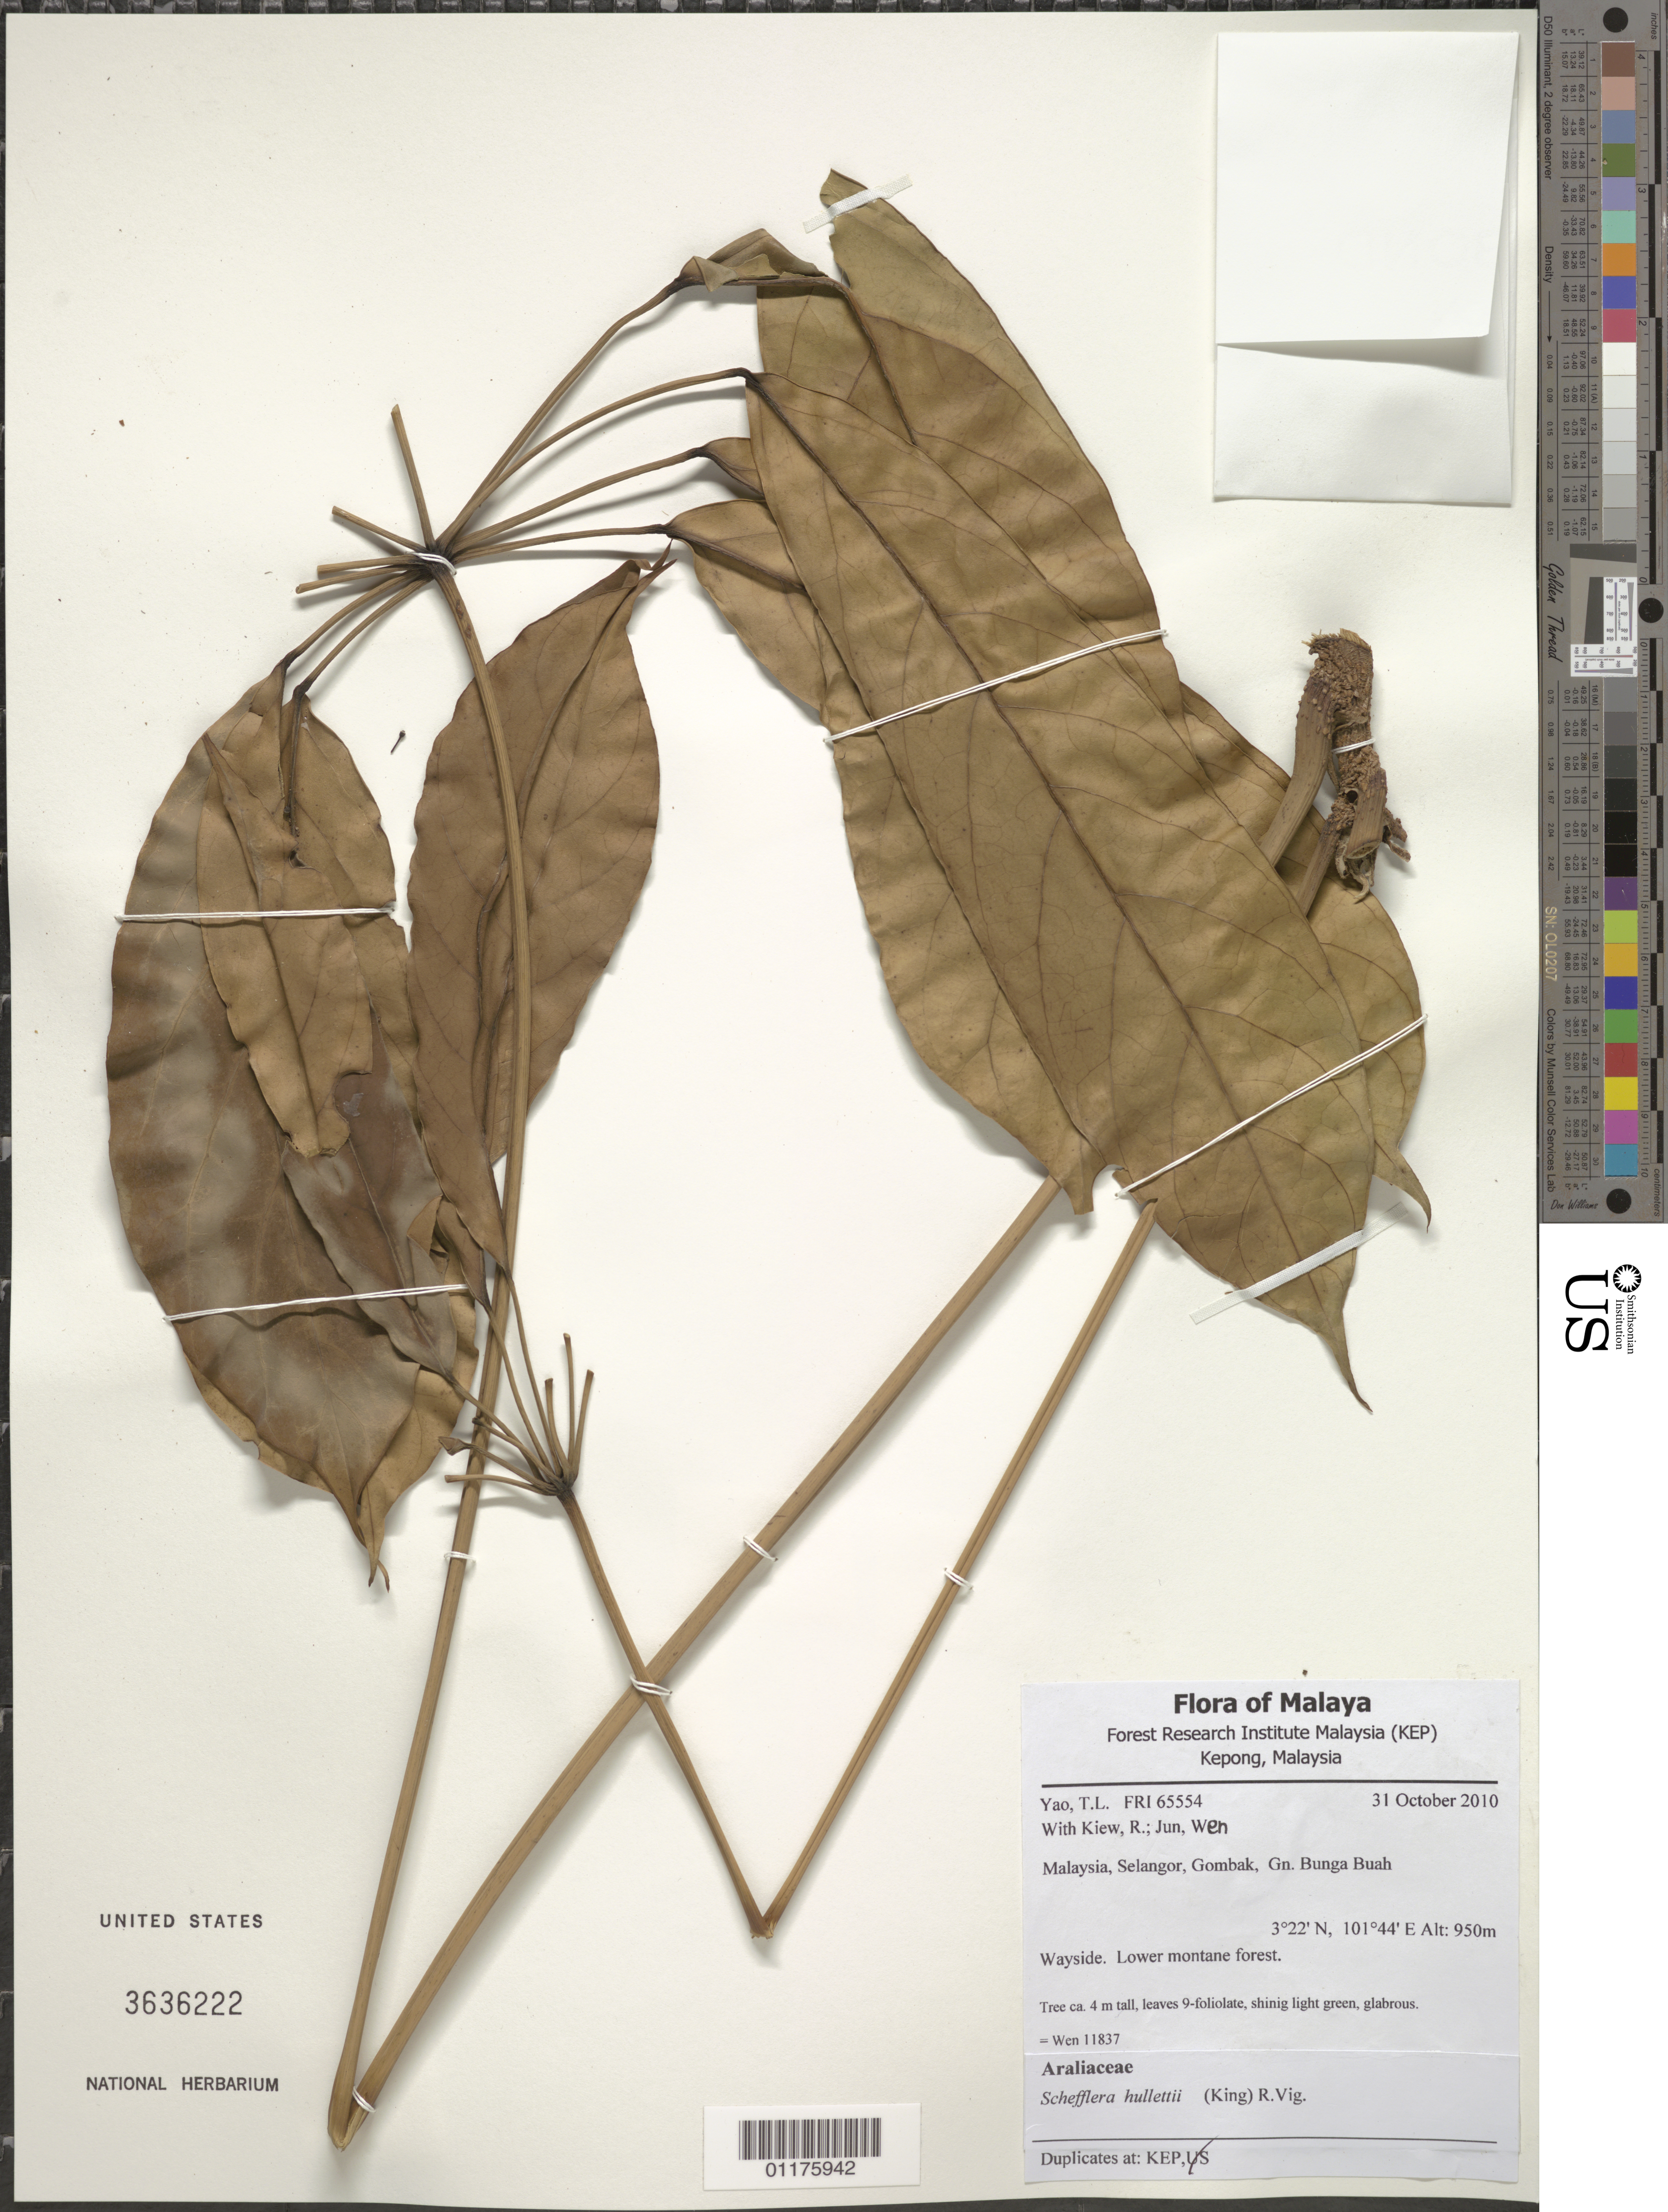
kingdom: Plantae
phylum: Tracheophyta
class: Magnoliopsida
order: Apiales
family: Araliaceae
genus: Heptapleurum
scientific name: Heptapleurum hullettii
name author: King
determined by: Wagner, W. L., (BOT), Smithsonian Institution - National Museum of Natural History (UNITED STATES)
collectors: T. Yao, R. Kiew & J. Wen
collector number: FRI 65554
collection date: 2010-10-31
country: Malaysia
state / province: Selangor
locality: Gombak, Gn. Bunga Buah. Malaya.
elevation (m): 950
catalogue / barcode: US 3636222